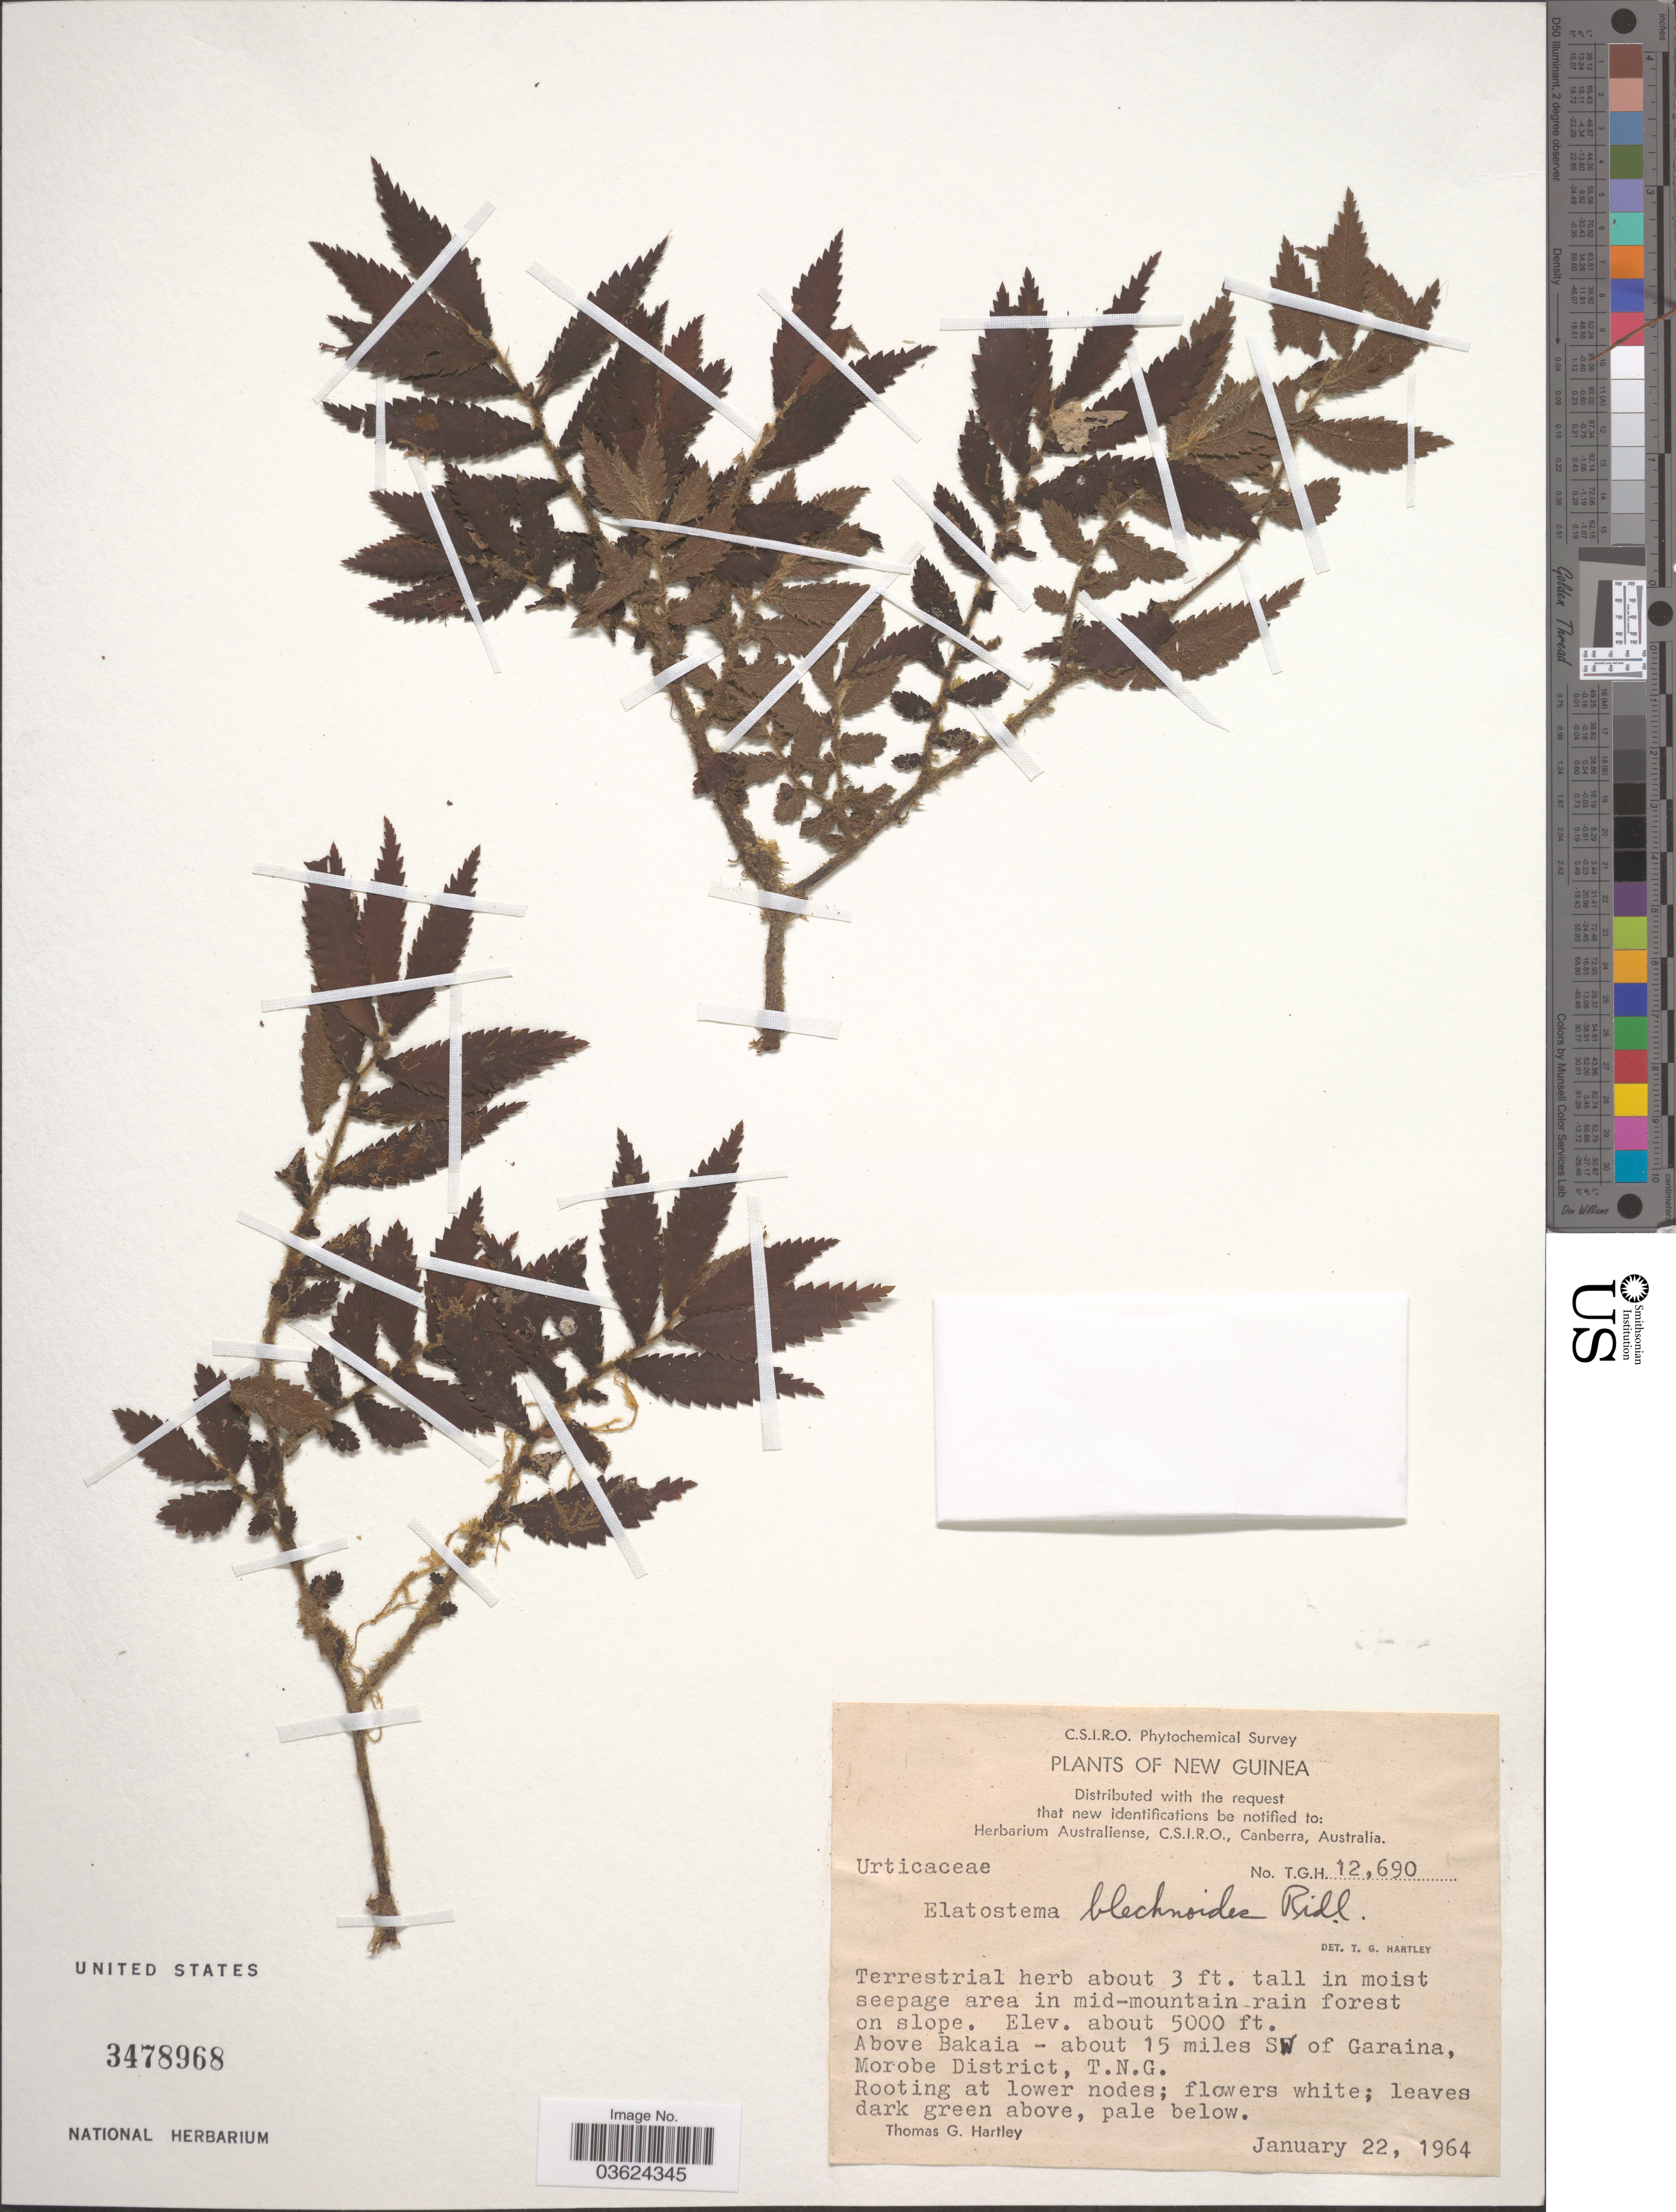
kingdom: Plantae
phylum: Tracheophyta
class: Magnoliopsida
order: Rosales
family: Urticaceae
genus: Elatostema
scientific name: Elatostema blechnoides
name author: Ridl.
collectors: T. G. Hartley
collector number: T.G.H. 12690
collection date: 1964-01-22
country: Papua New Guinea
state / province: Morobe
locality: New Guinea. Above Bakaia - about 15 miles SW of Garaina, Morobe District, T.N.G.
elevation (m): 1524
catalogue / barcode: US 3478968